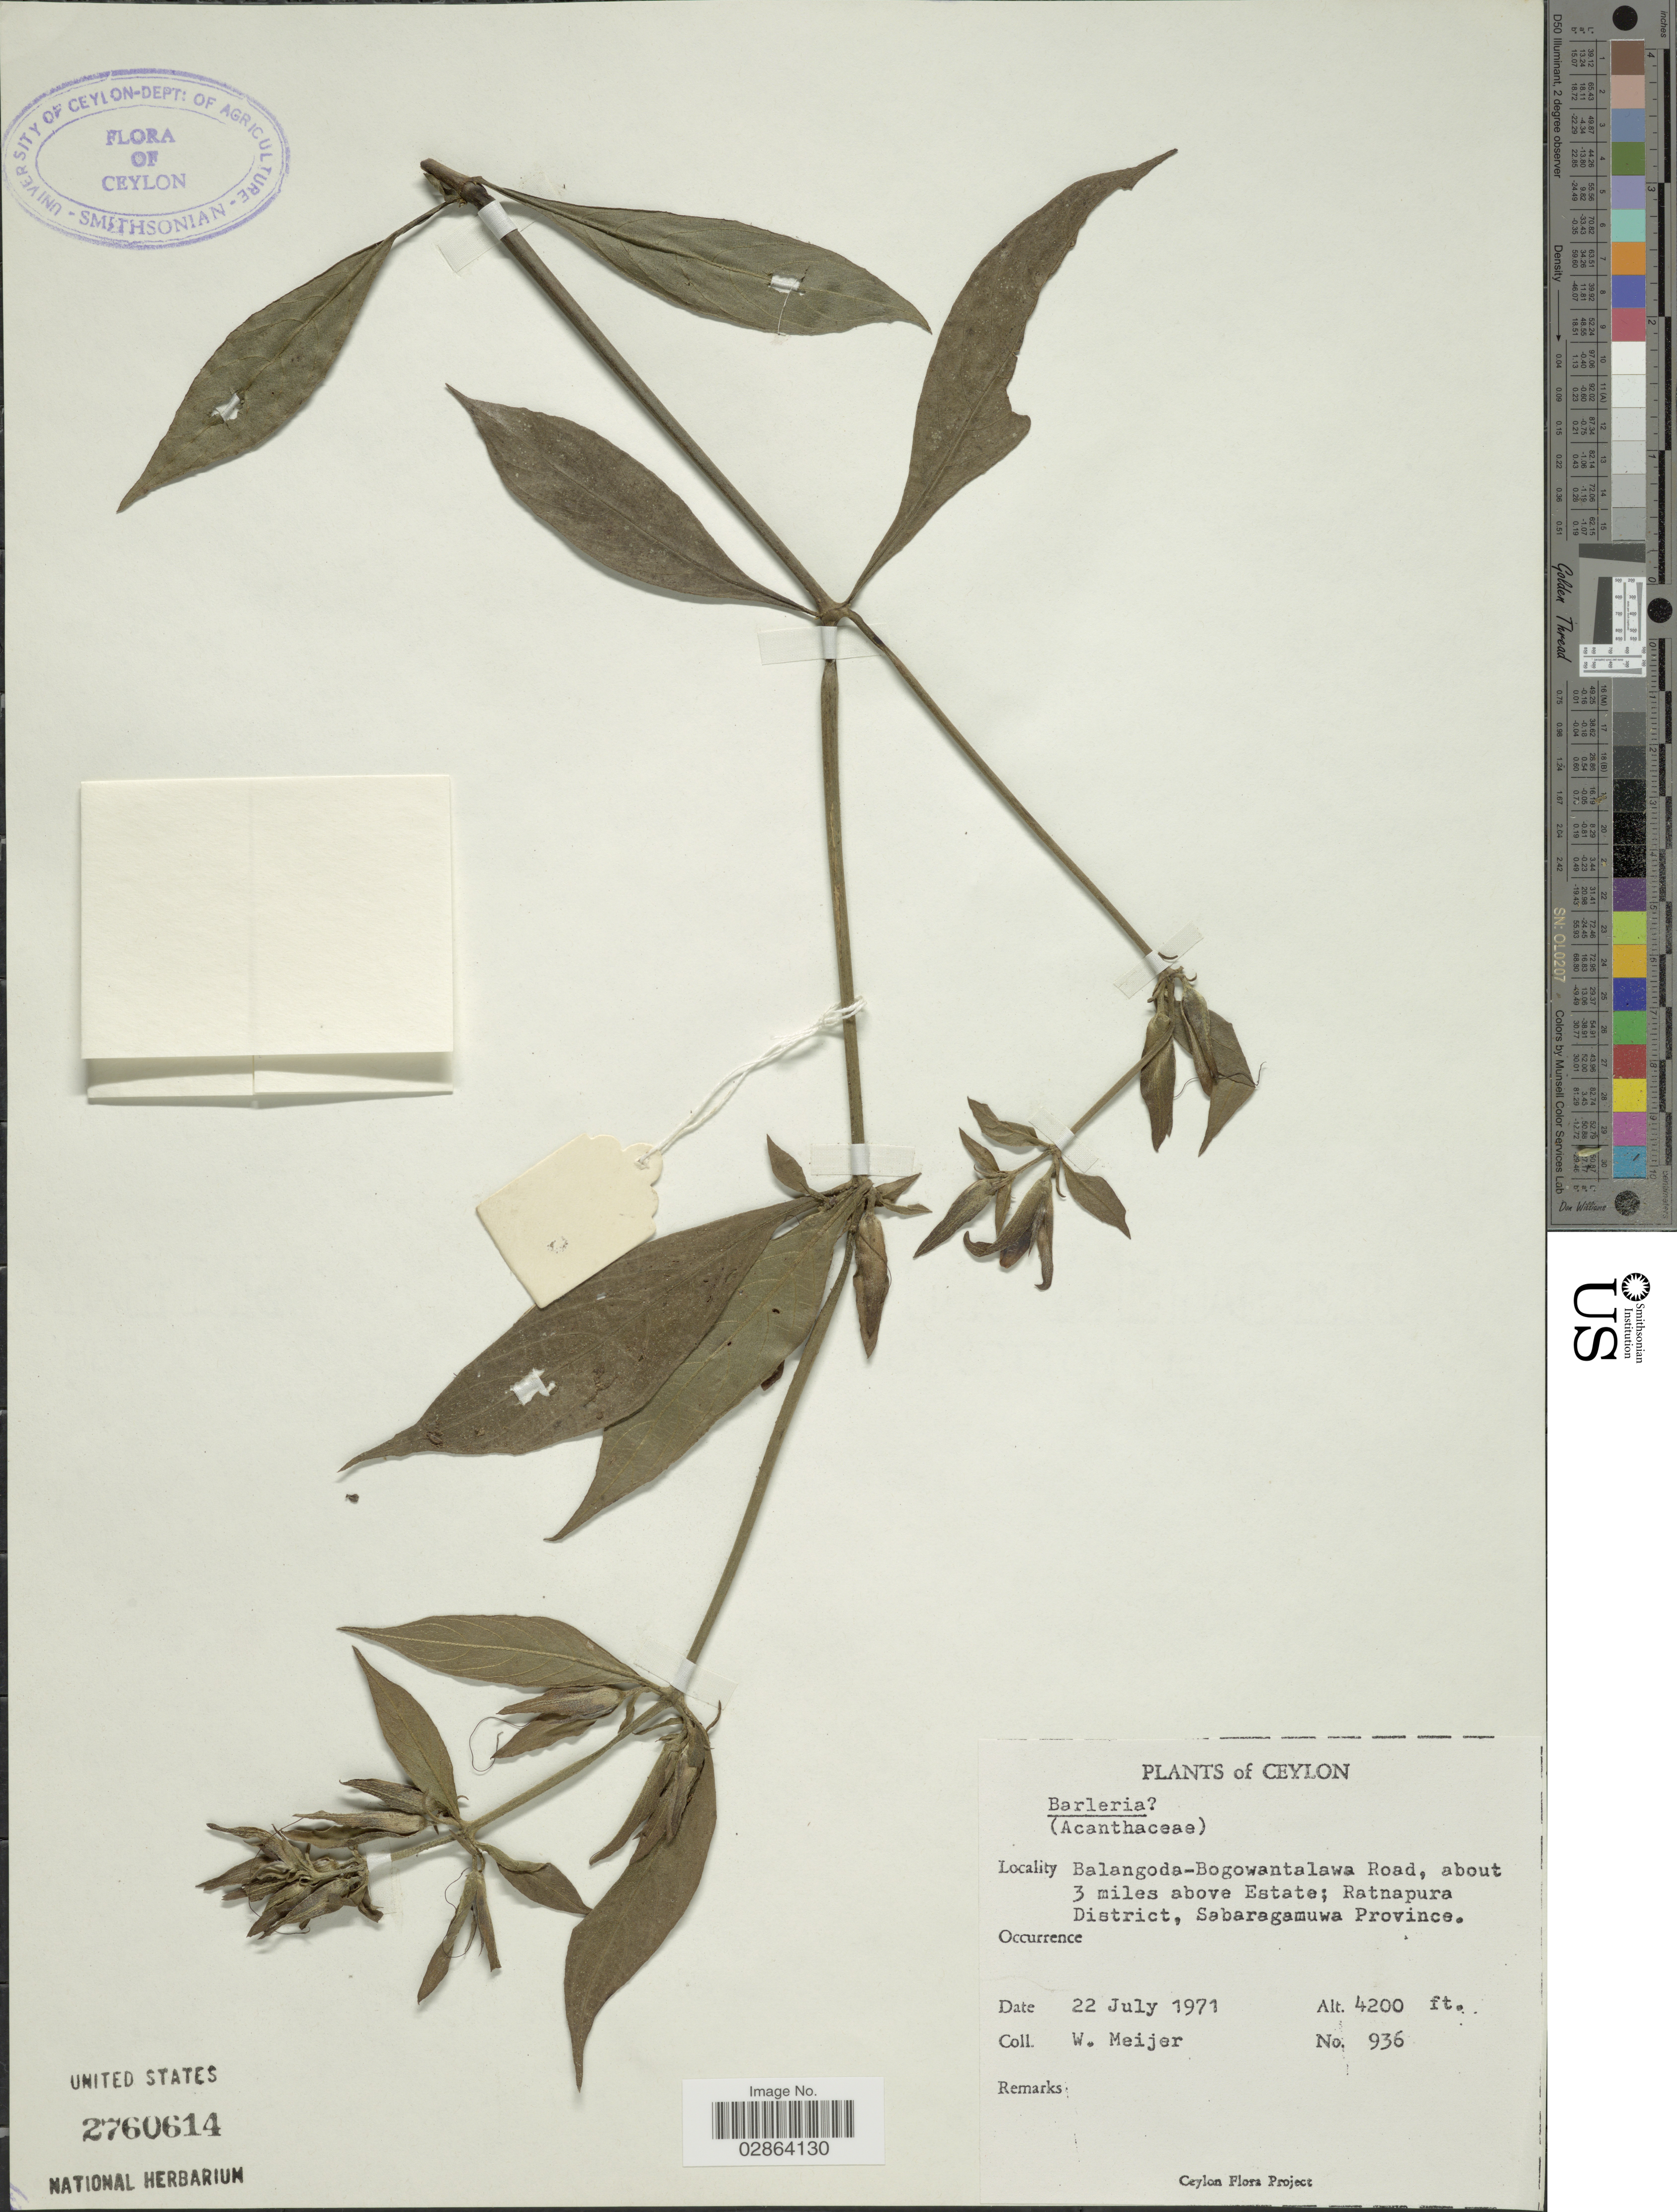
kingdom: Plantae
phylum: Tracheophyta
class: Magnoliopsida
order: Lamiales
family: Acanthaceae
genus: Barleria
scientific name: Barleria involucrata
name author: Nees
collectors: W. Meijer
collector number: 936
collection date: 1971-07-22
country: Sri Lanka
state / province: Sabaragamuwa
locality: Ceylon, Balangoda-Bogowantalawa Road, about 3 miles above Estate; Ratnapura District, Sabaragamuwa Province.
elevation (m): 1280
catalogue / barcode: US 2760614